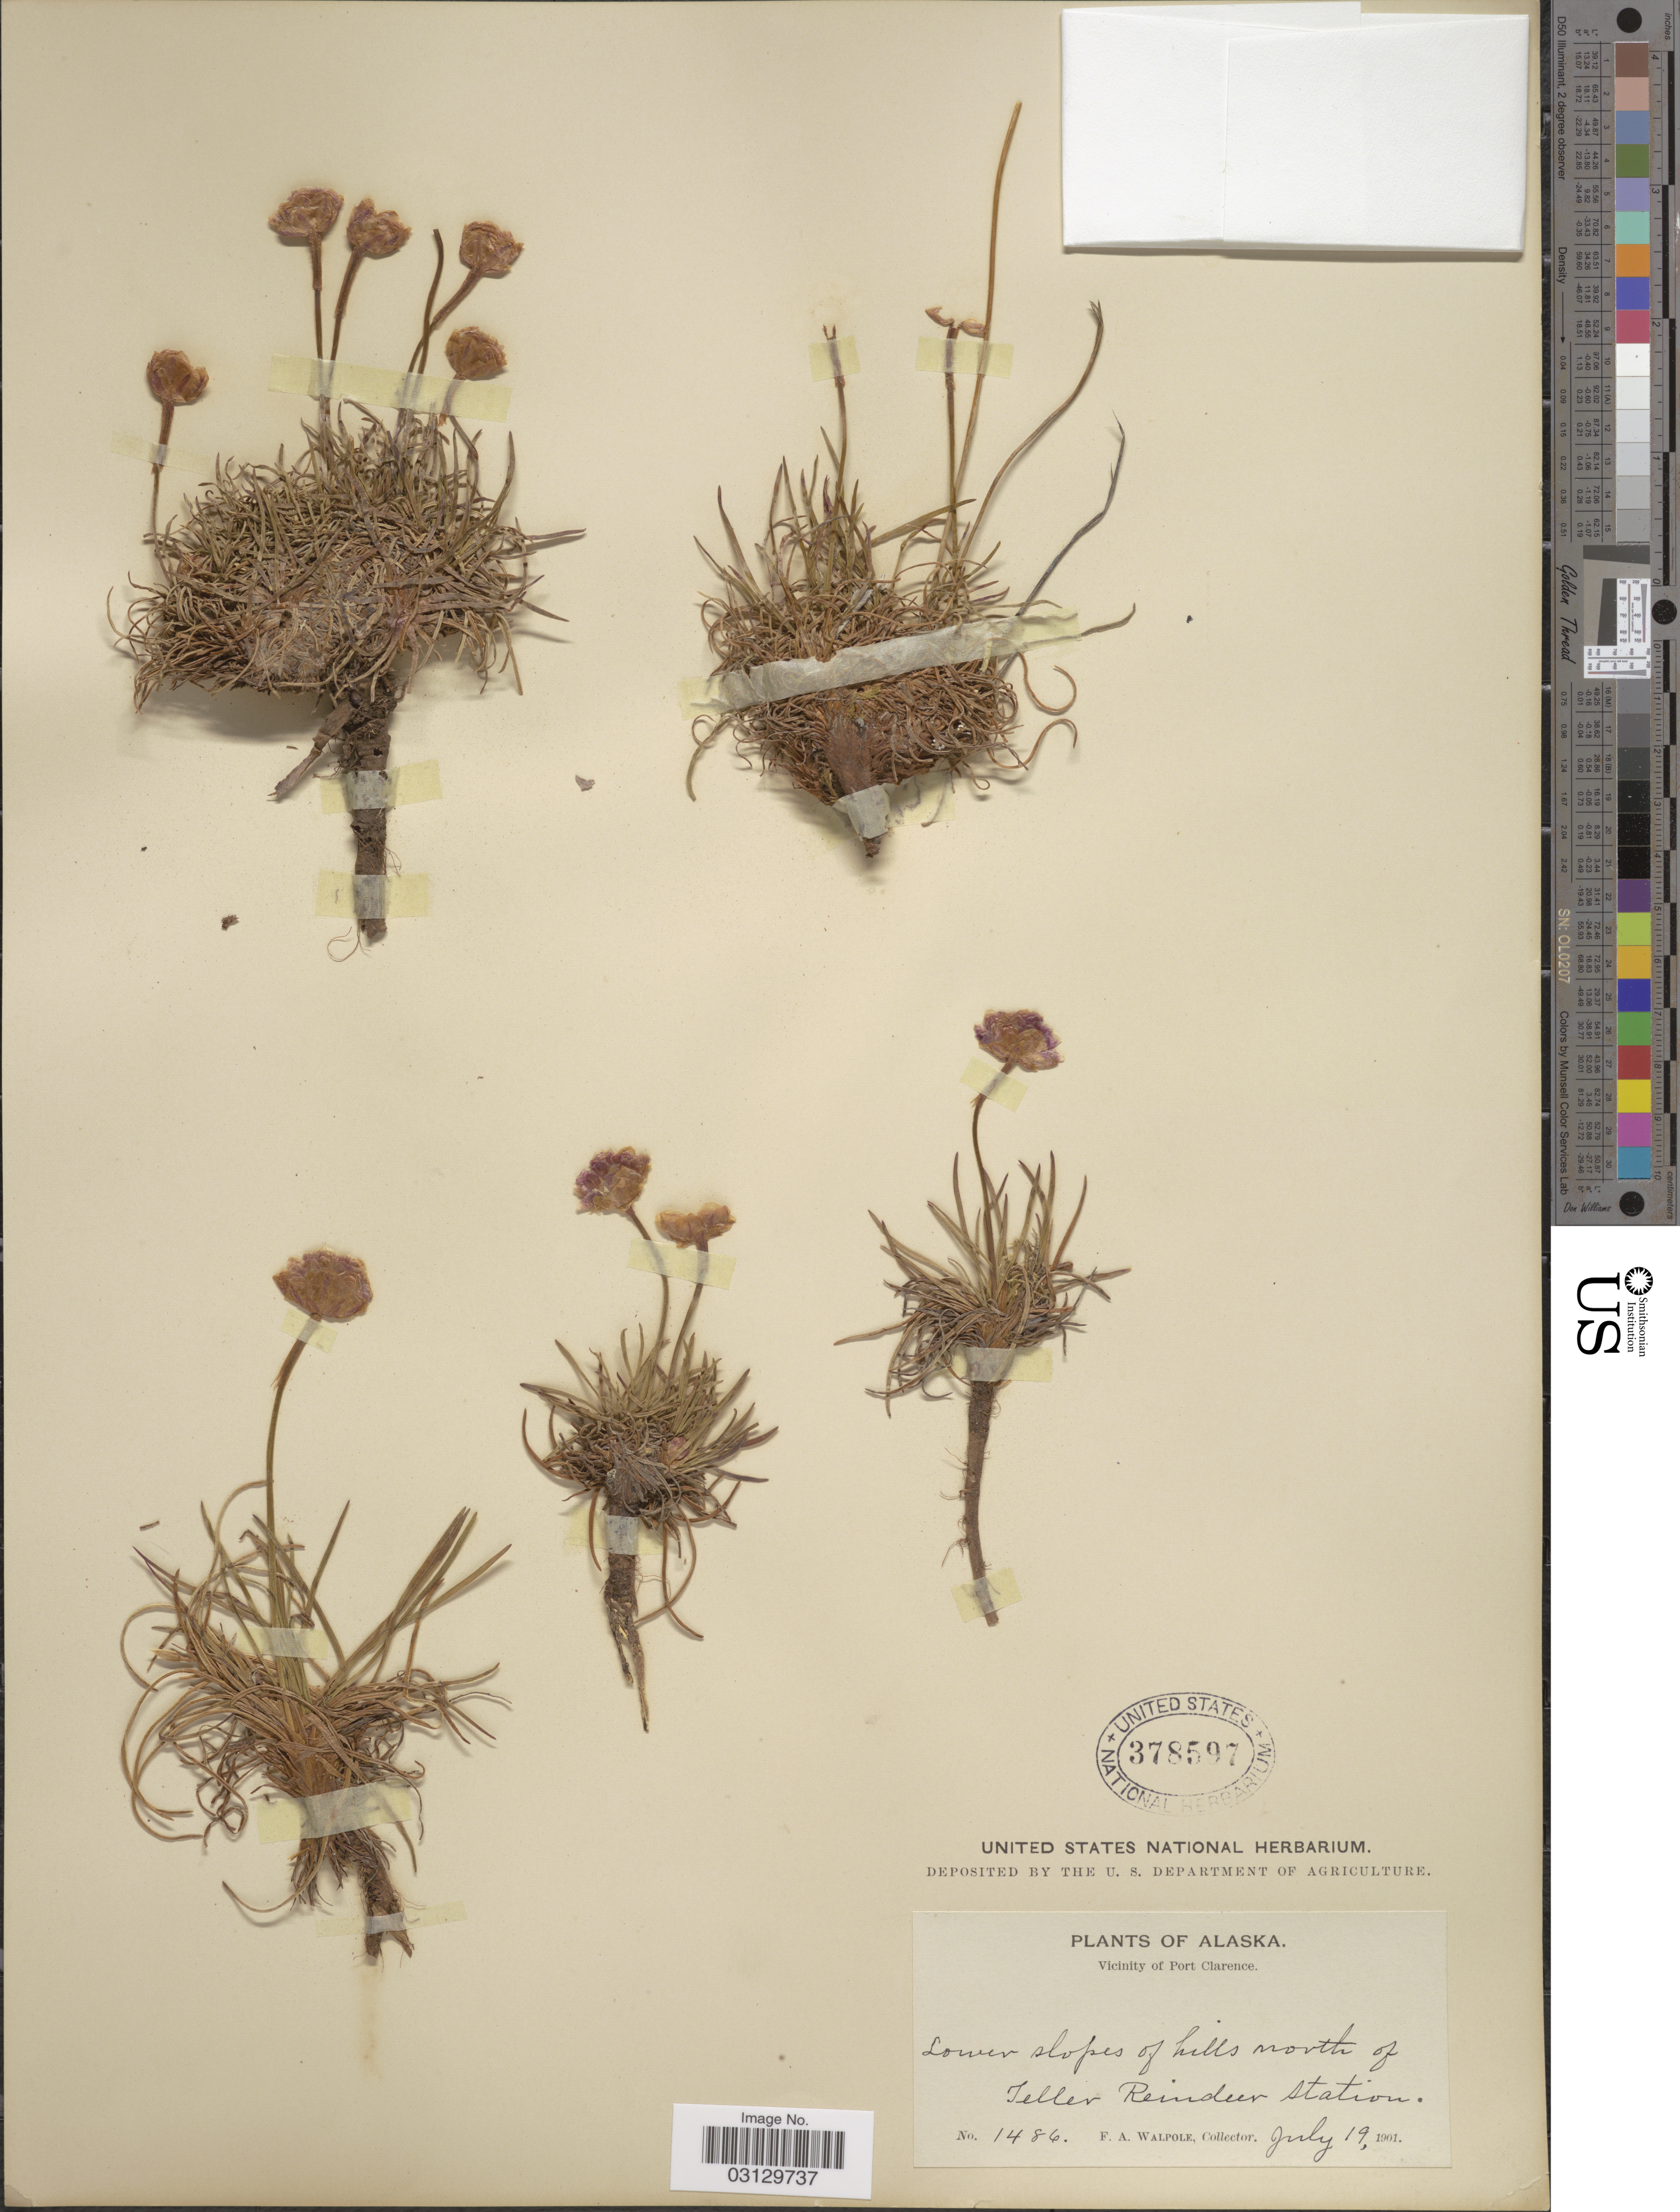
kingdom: Plantae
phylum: Tracheophyta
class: Magnoliopsida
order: Caryophyllales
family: Plumbaginaceae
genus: Armeria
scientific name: Armeria maritima subsp. sibirica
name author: (Turcz. ex Boiss.) Nyman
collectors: F. Walpole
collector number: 1486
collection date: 1901-07-19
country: United States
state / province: Alaska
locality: Vicinity of Port Clarence. Lower slopes of hills north of Teller Reindeer Station.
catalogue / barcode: US 378597